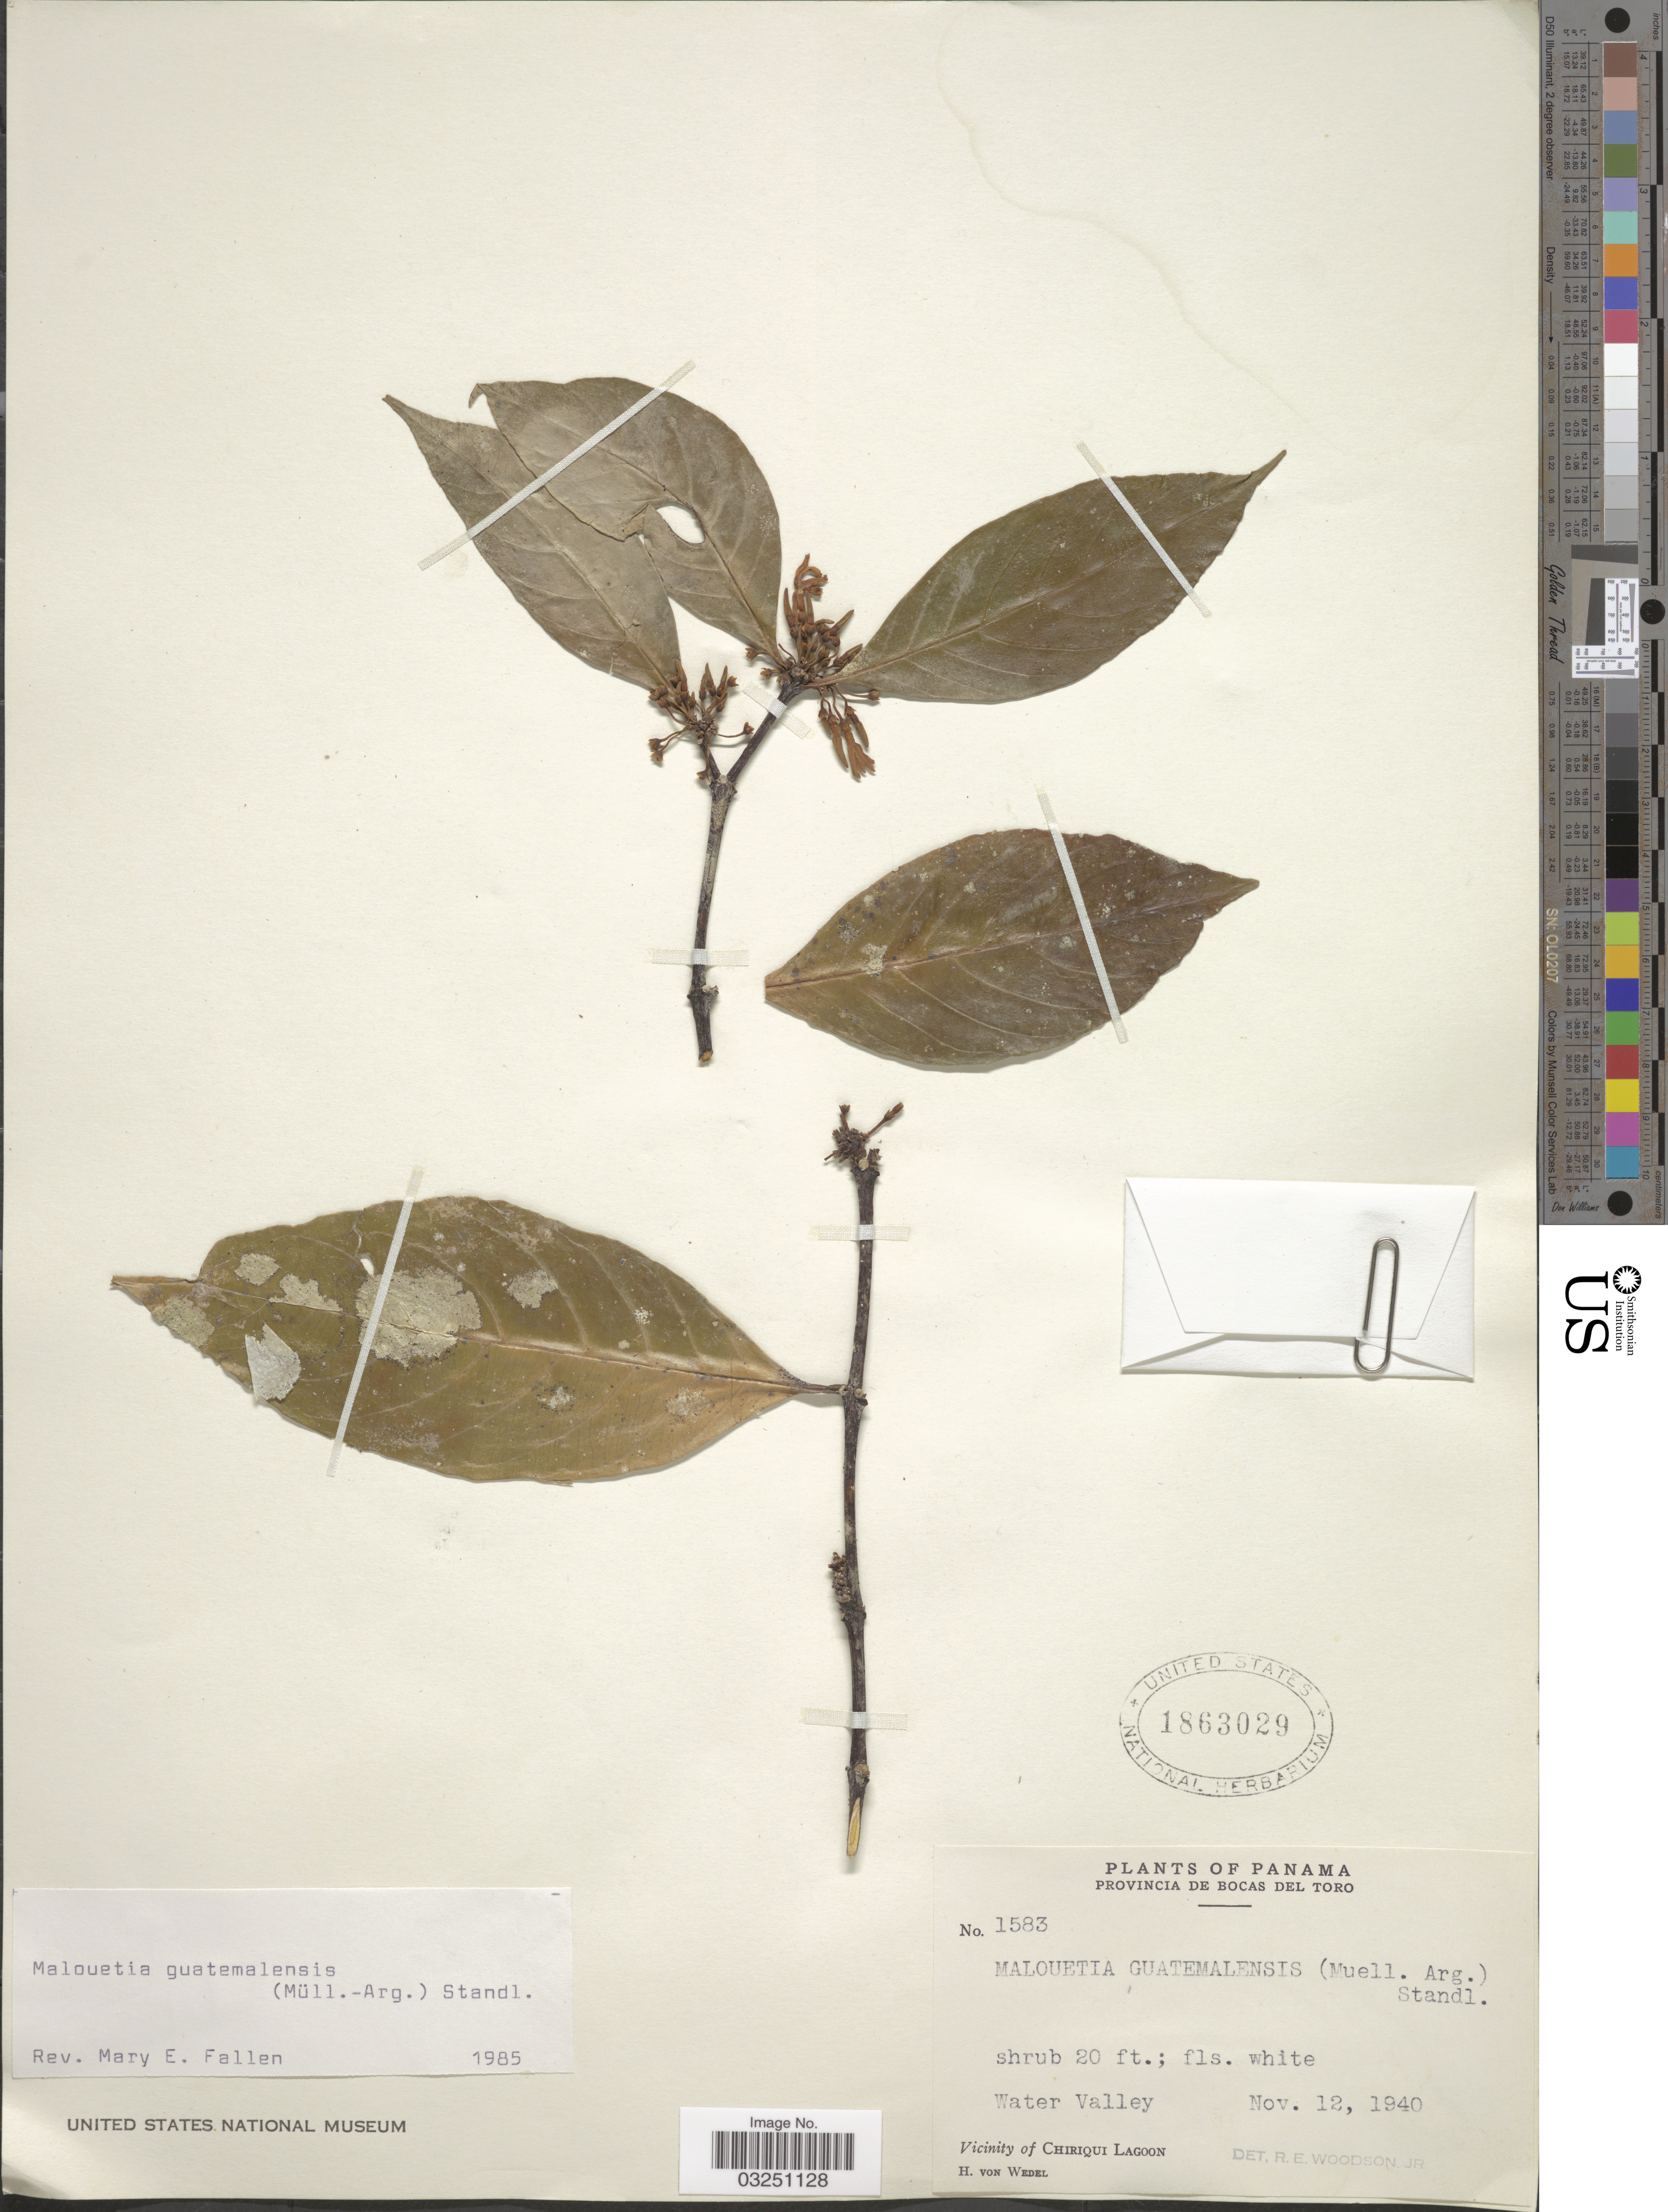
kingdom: Plantae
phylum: Tracheophyta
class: Magnoliopsida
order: Gentianales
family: Apocynaceae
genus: Malouetia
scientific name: Malouetia guatemalensis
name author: (Müll. Arg.) Standl.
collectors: H. von Wedel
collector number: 1583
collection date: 1940-11-12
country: Panama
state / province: Bocas del Toro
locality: Water Valley, Vicinity of Chiriqui Lagoon.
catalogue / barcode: US 1863029